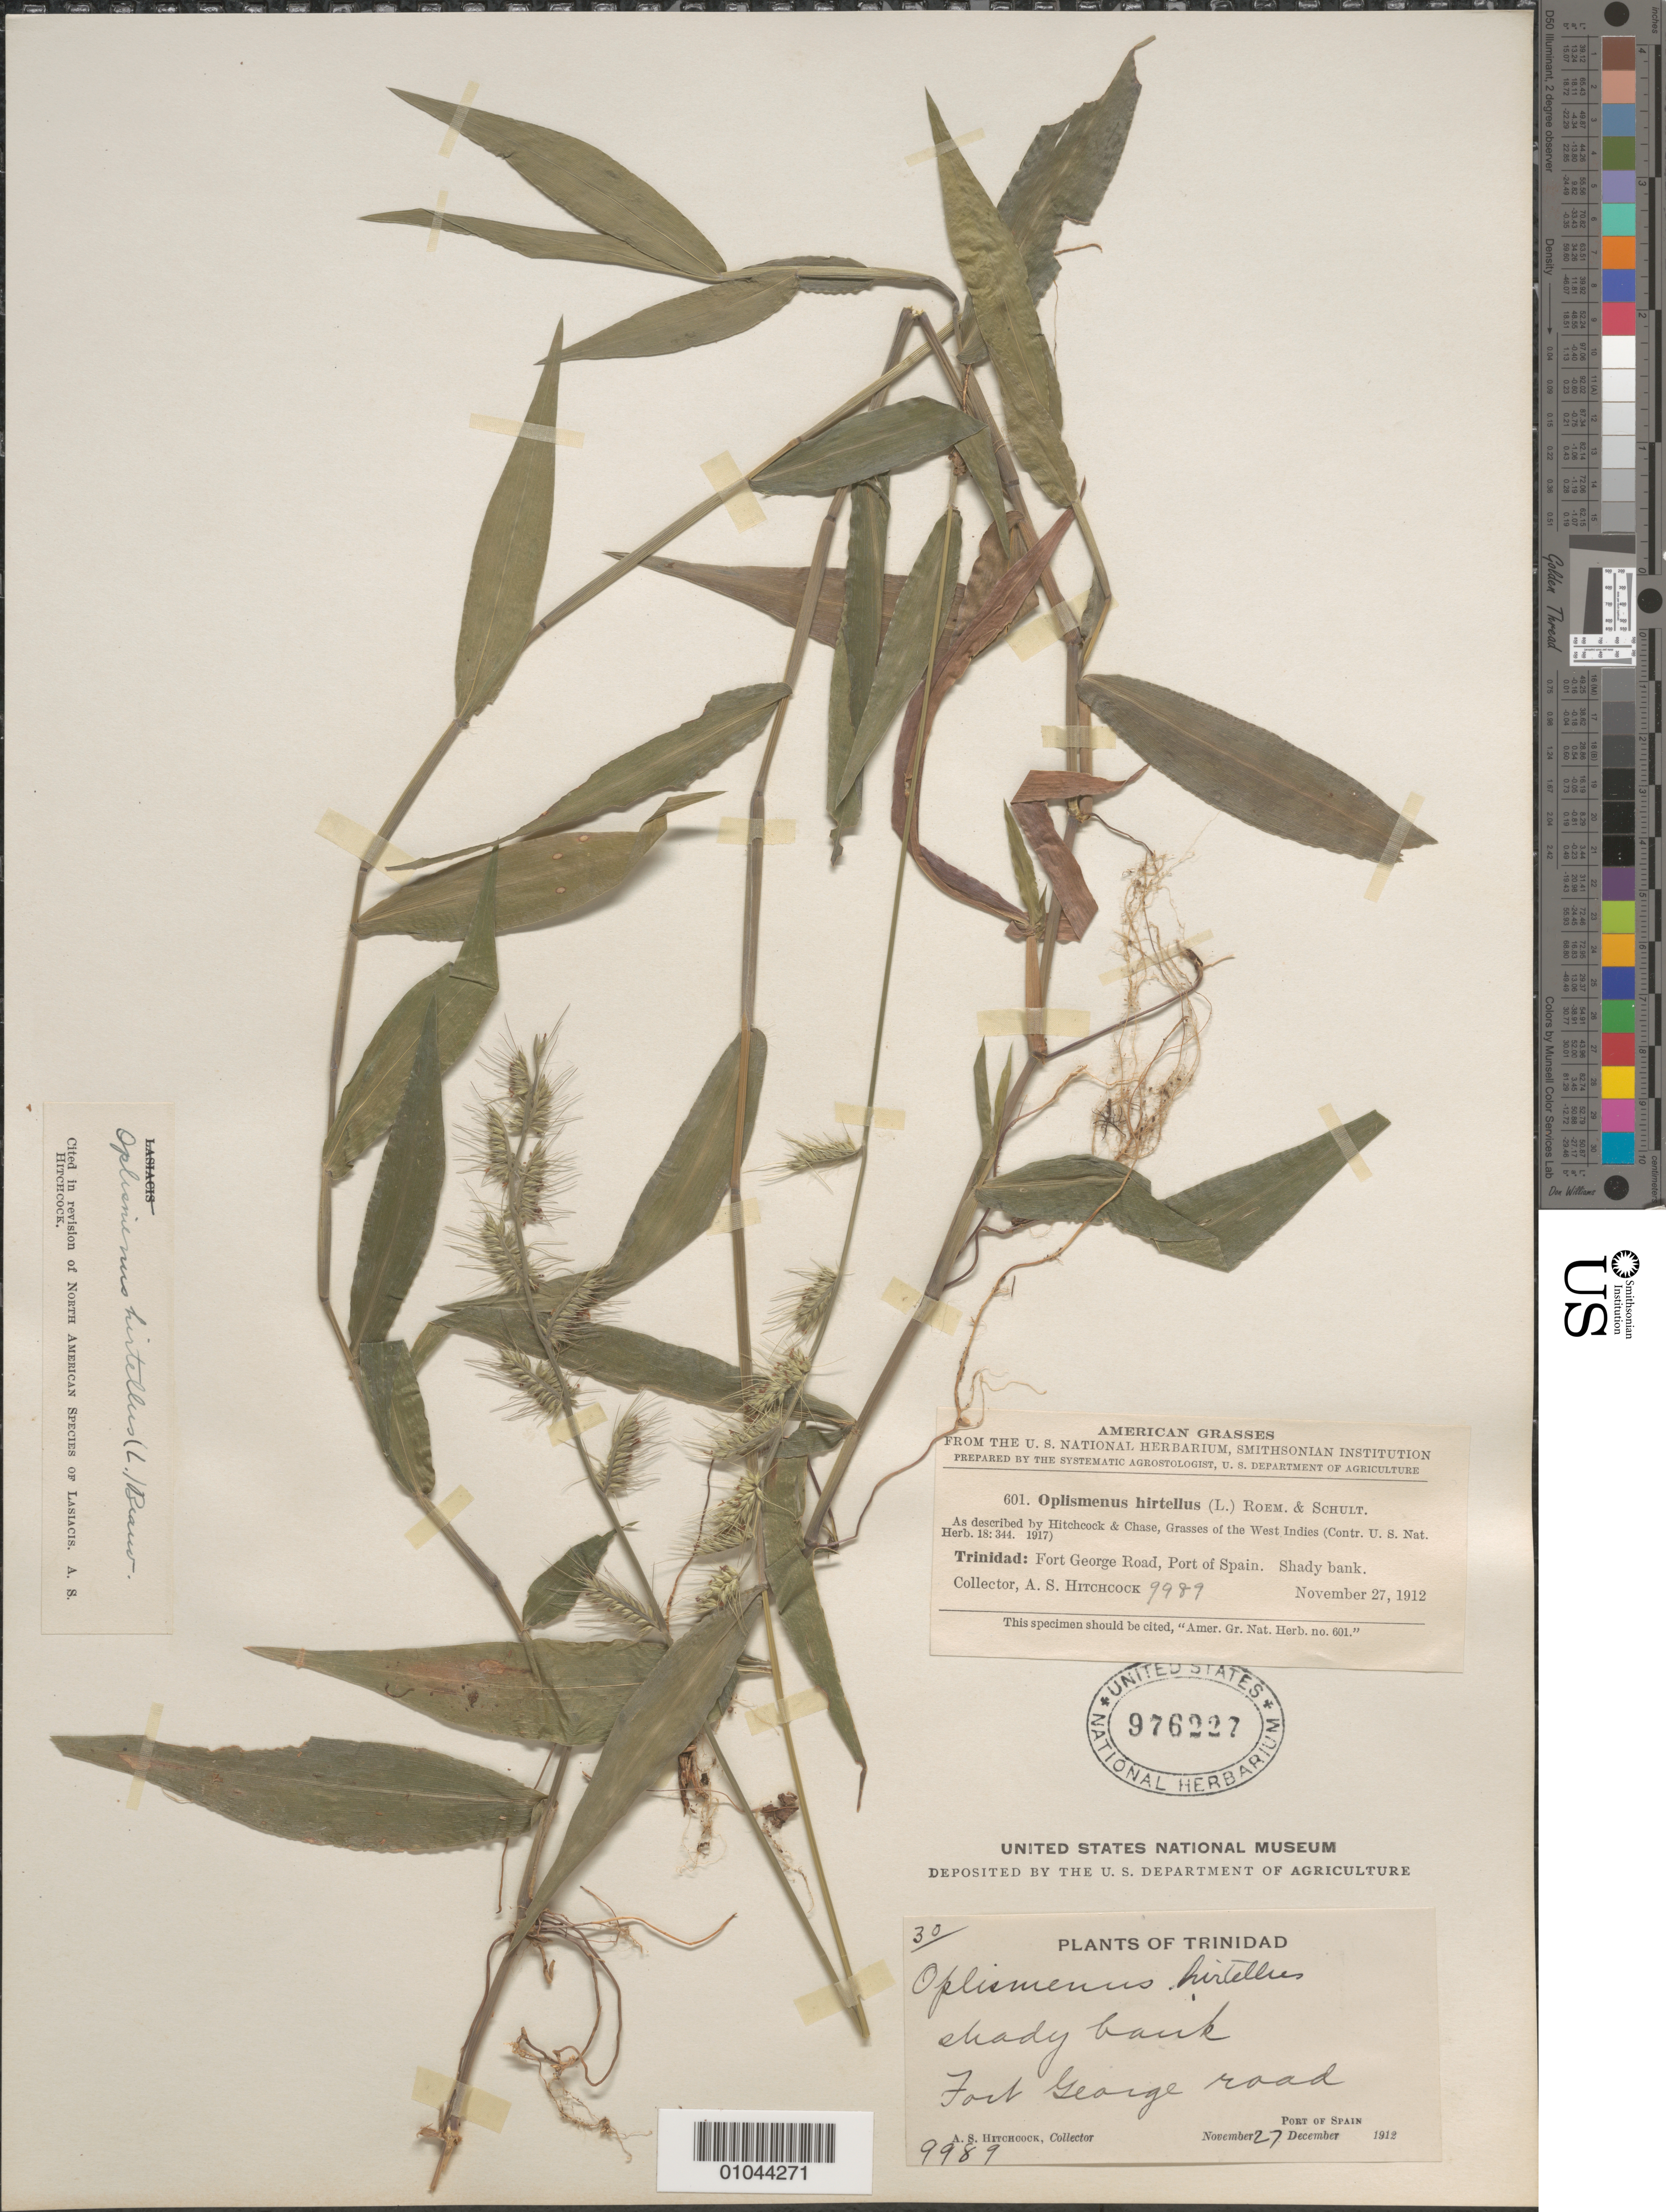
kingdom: Plantae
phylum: Tracheophyta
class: Liliopsida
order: Poales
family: Poaceae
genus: Oplismenus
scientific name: Oplismenus hirtellus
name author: (L.) P. Beauv.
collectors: A. S. Hitchcock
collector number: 9989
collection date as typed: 27 Nov 1912 or 27 Dec 1912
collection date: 1912-11-27 or 1912-12-27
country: Trinidad and Tobago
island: Trinidad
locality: Fort George Road, Port of Spain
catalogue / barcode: US 976227